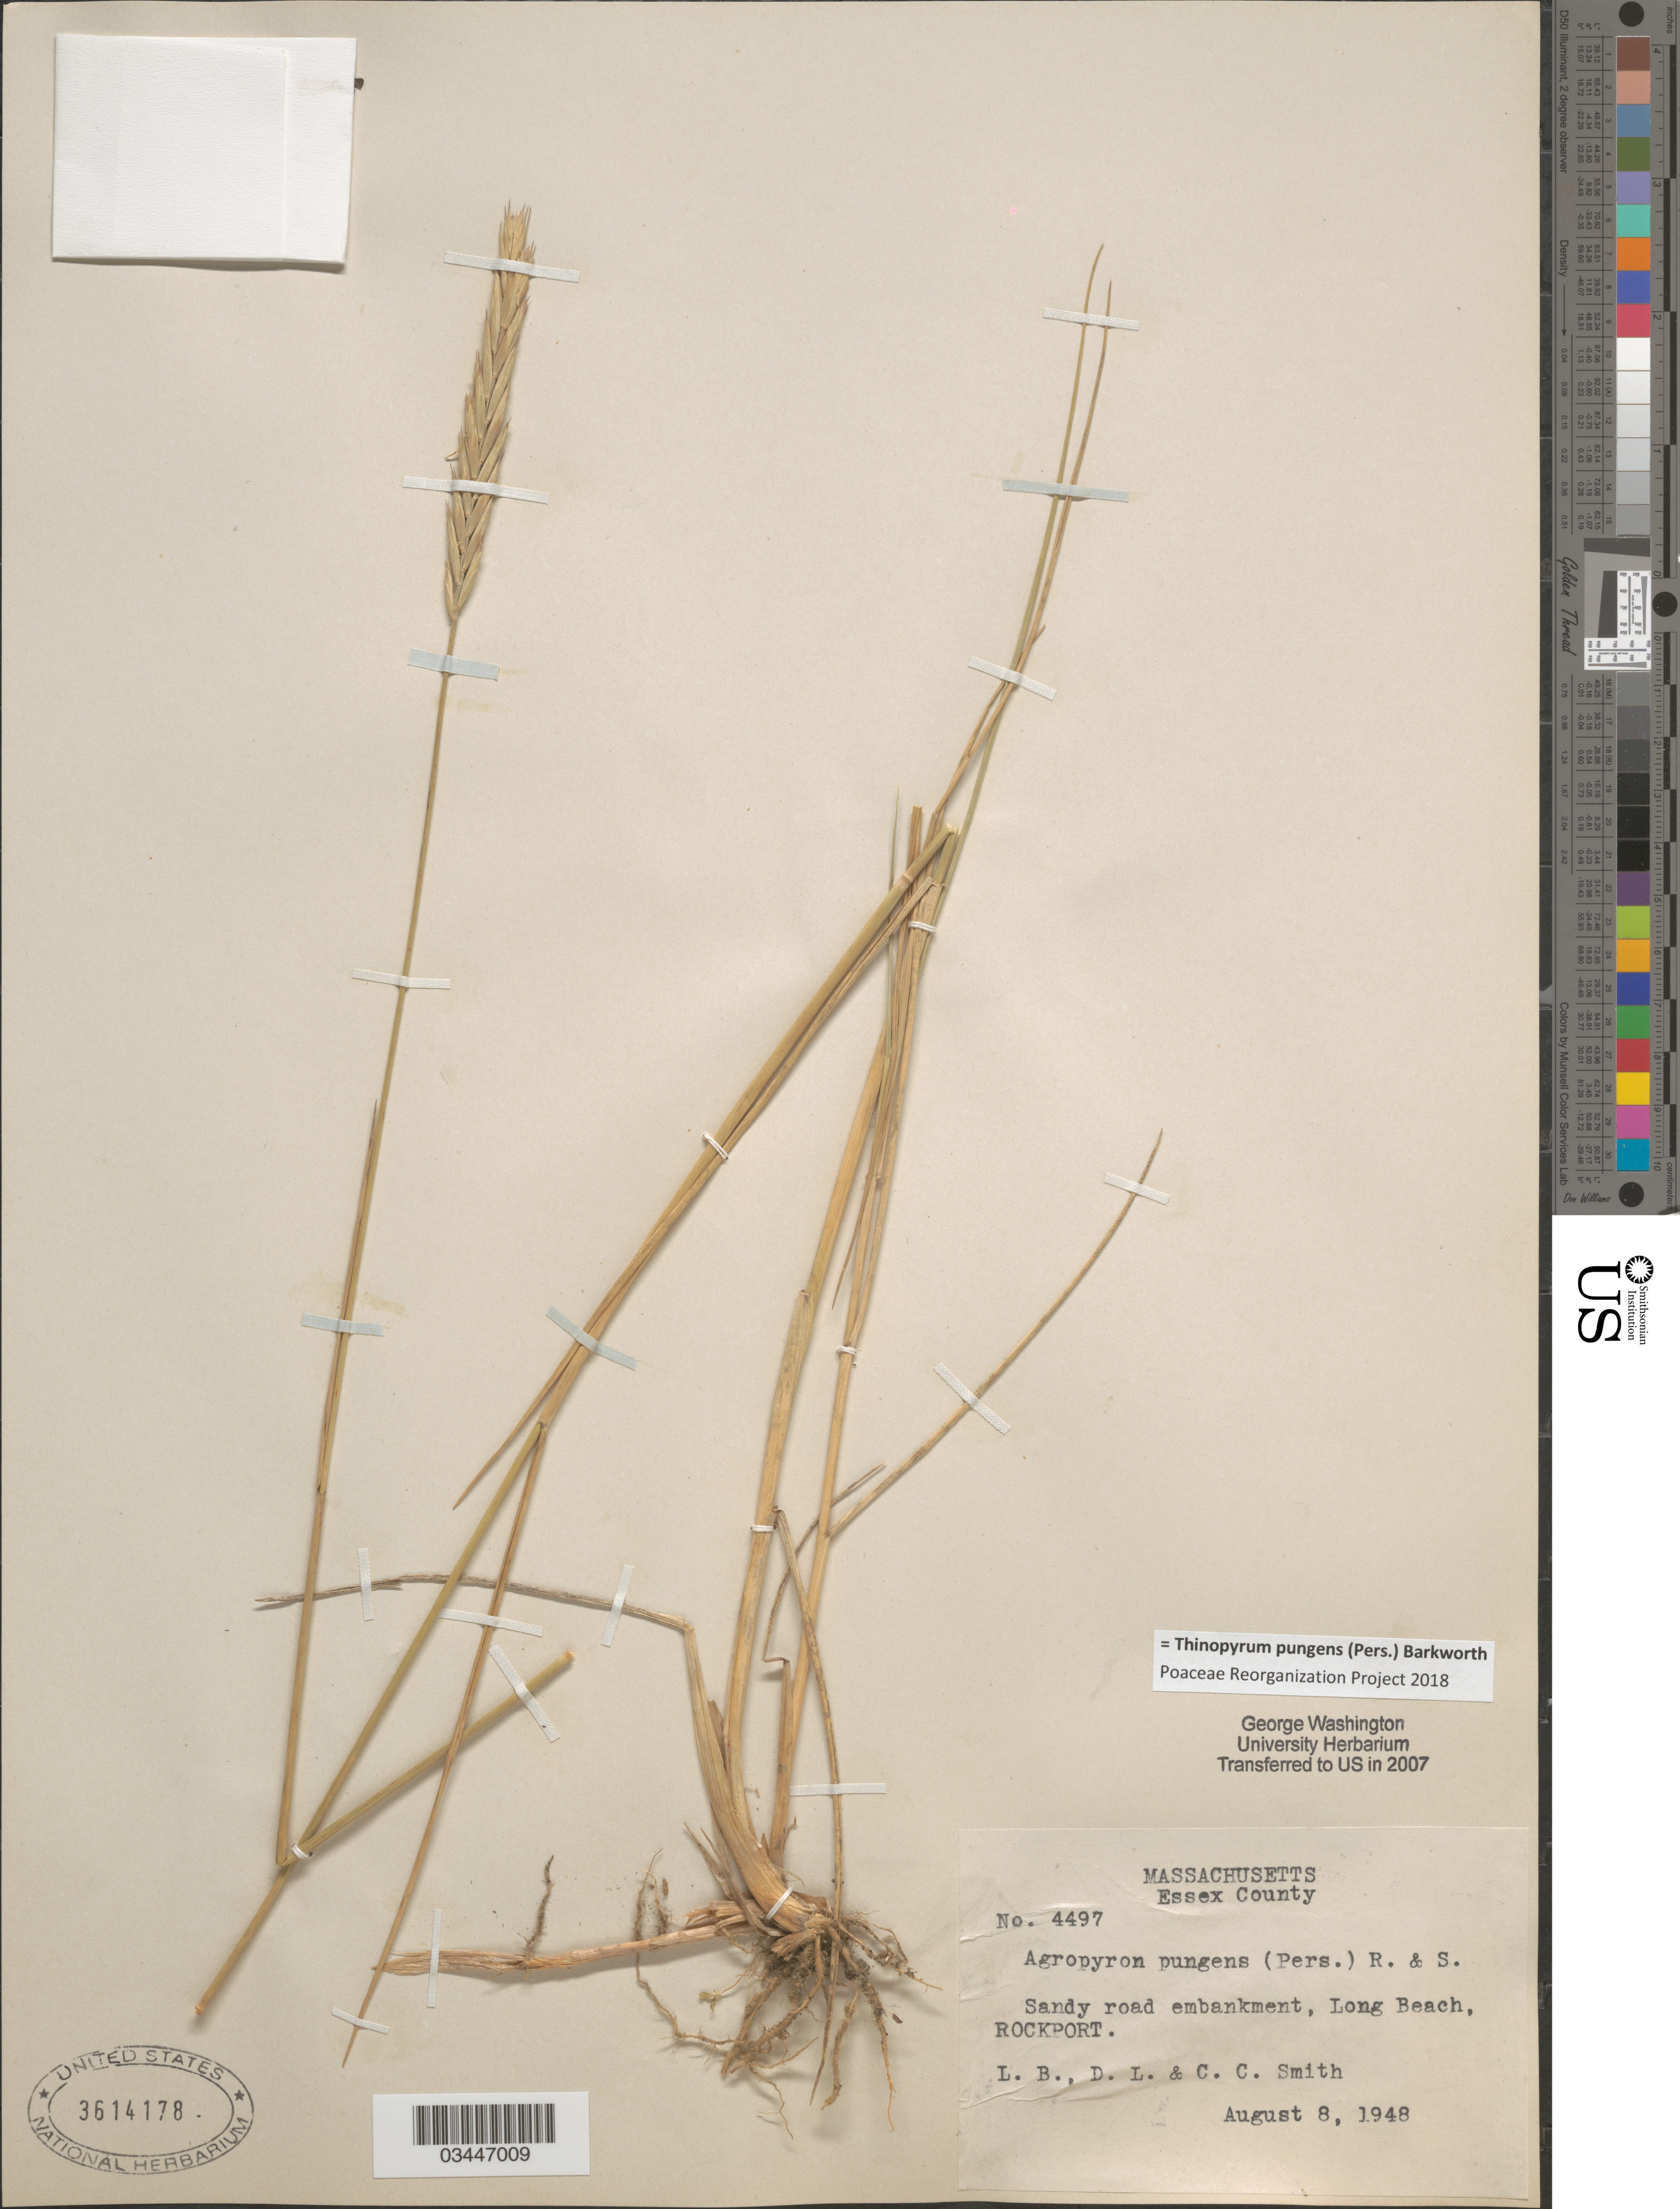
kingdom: Plantae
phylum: Tracheophyta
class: Liliopsida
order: Poales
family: Poaceae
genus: Thinopyrum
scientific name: Thinopyrum pungens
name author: (Pers.) Barkworth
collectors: L. Smith, D. L. Smith & C. C. Smith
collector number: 4497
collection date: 1948-08-08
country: United States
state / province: Massachusetts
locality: Essex County. Sandy road embankment, Long Beach, Rockport.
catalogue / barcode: US 3614178